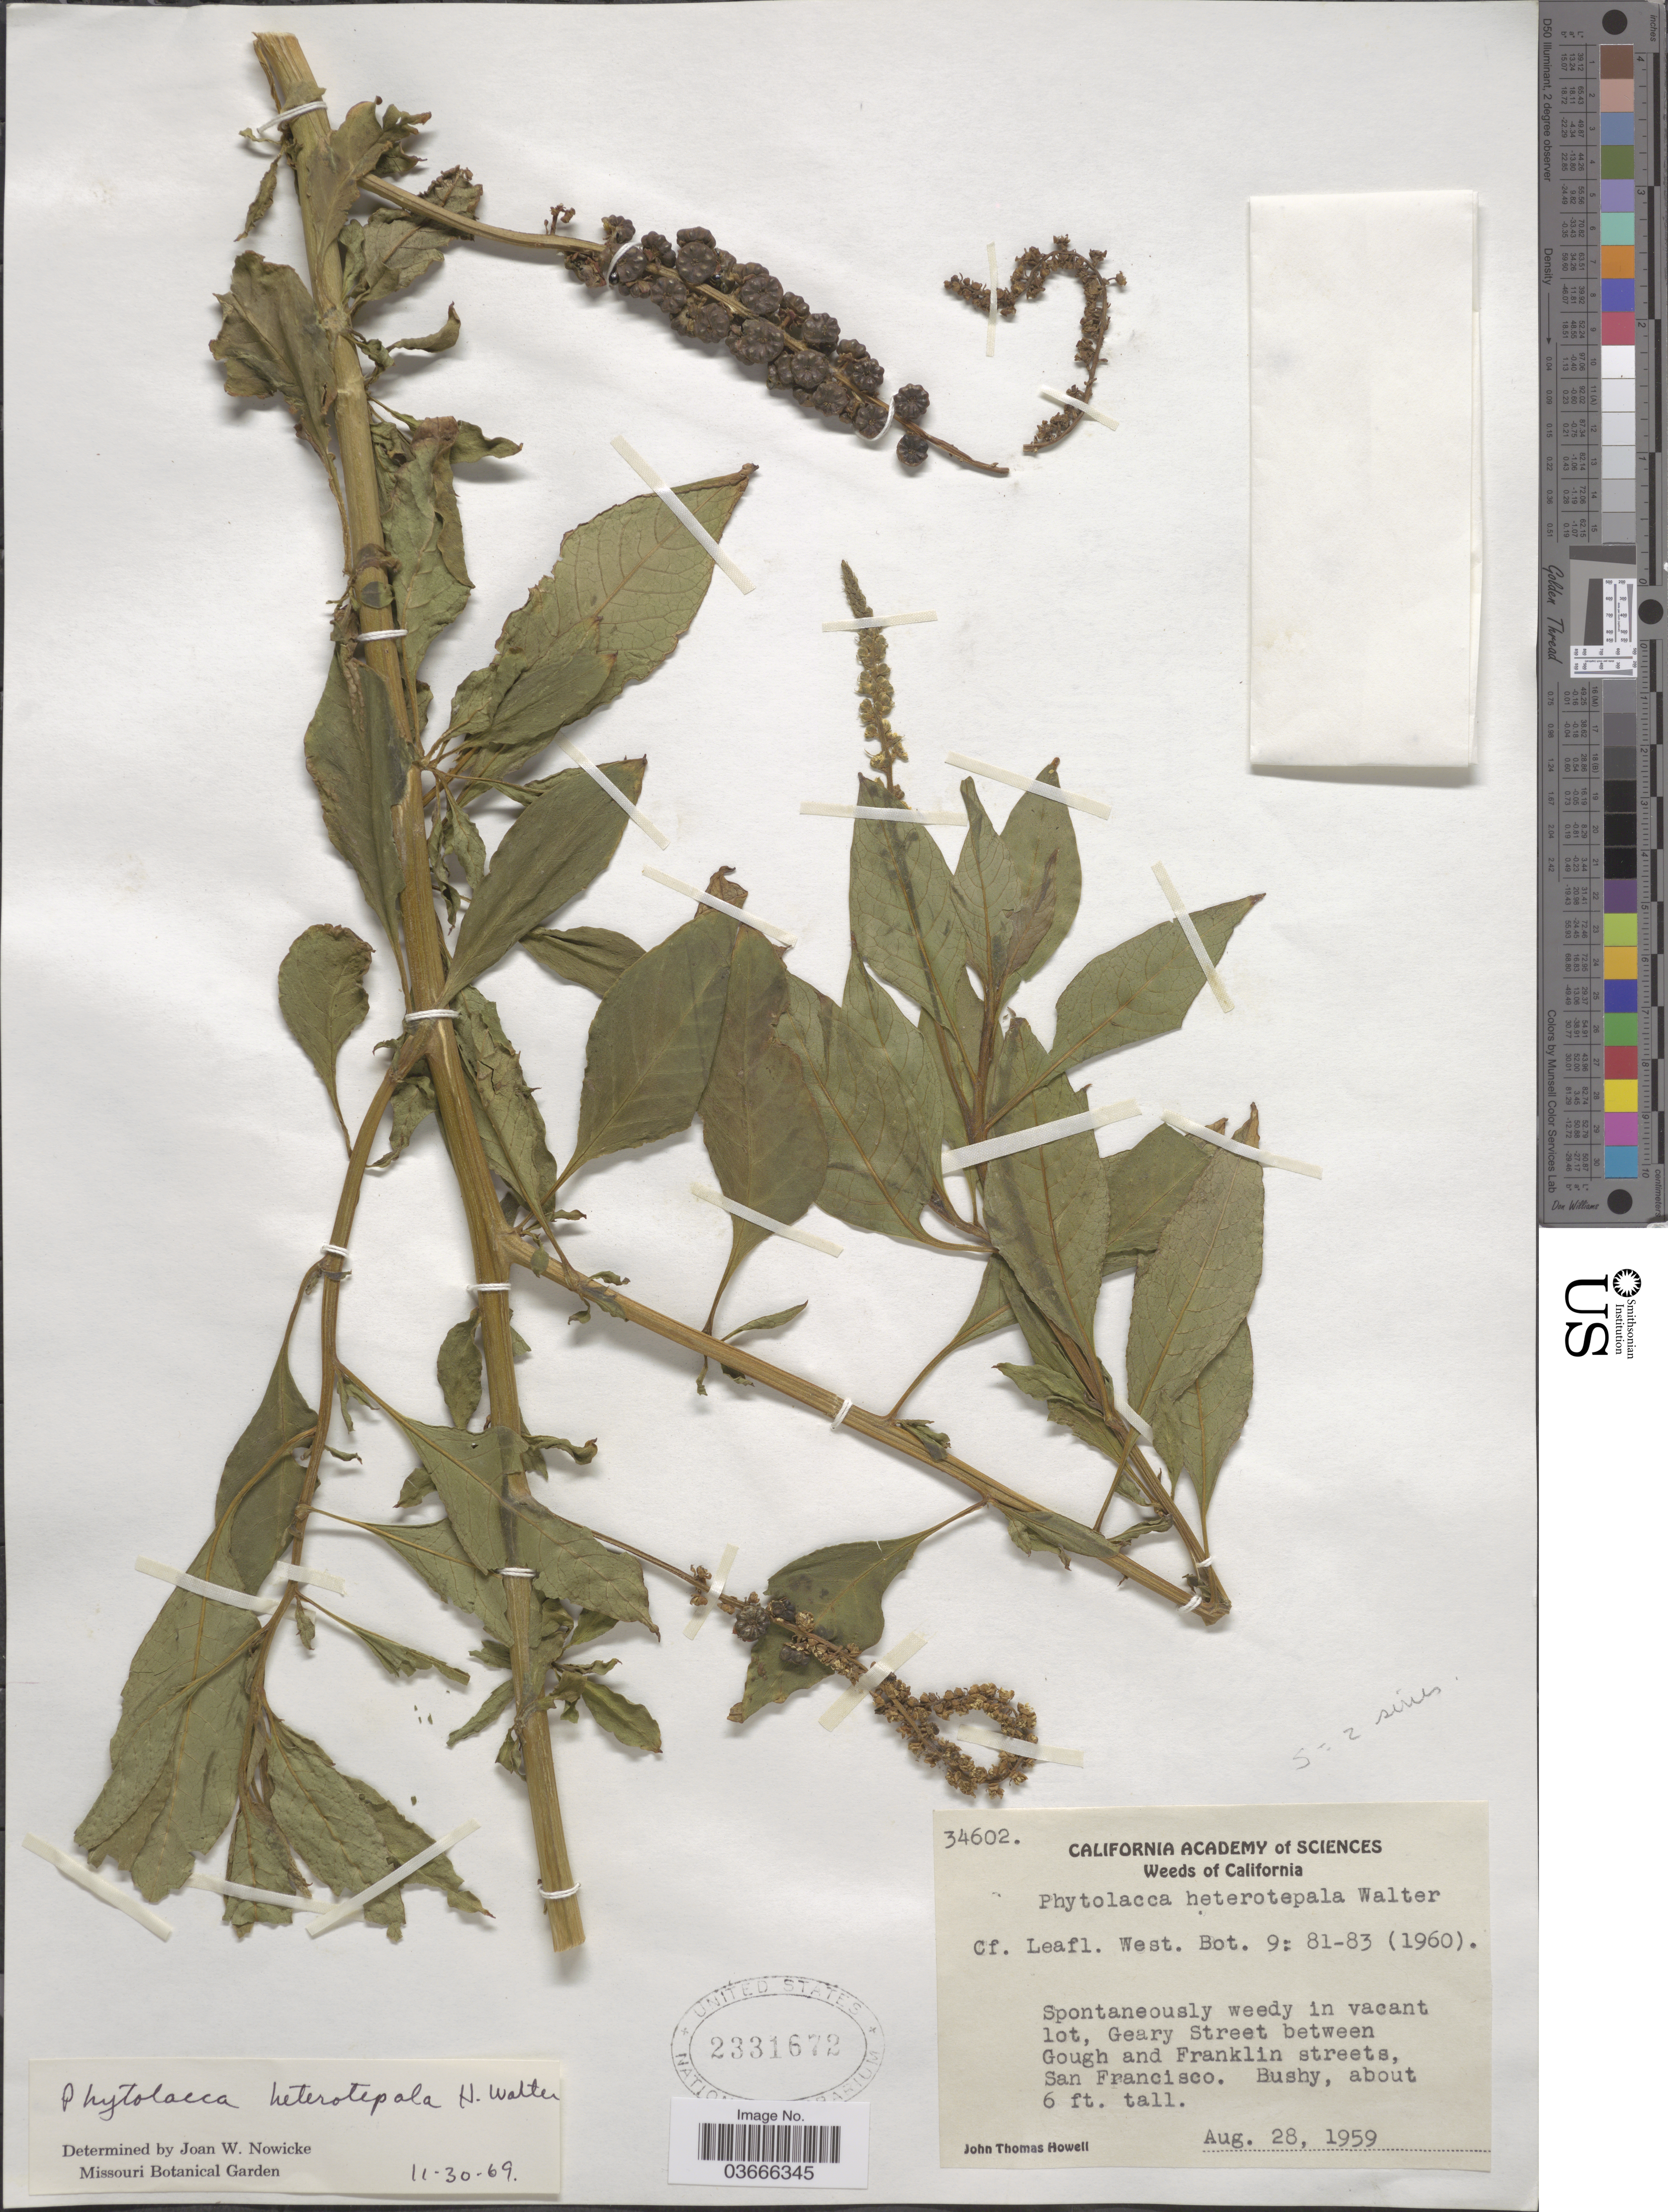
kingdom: Plantae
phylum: Tracheophyta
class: Magnoliopsida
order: Caryophyllales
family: Phytolaccaceae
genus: Phytolacca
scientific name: Phytolacca heterotepala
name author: H. Walter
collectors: J. T. Howell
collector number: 34602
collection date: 1959-08-28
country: United States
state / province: California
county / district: San Francisco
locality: Geary street between Gough and Franklin street, San Francisco.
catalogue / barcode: US 2331672